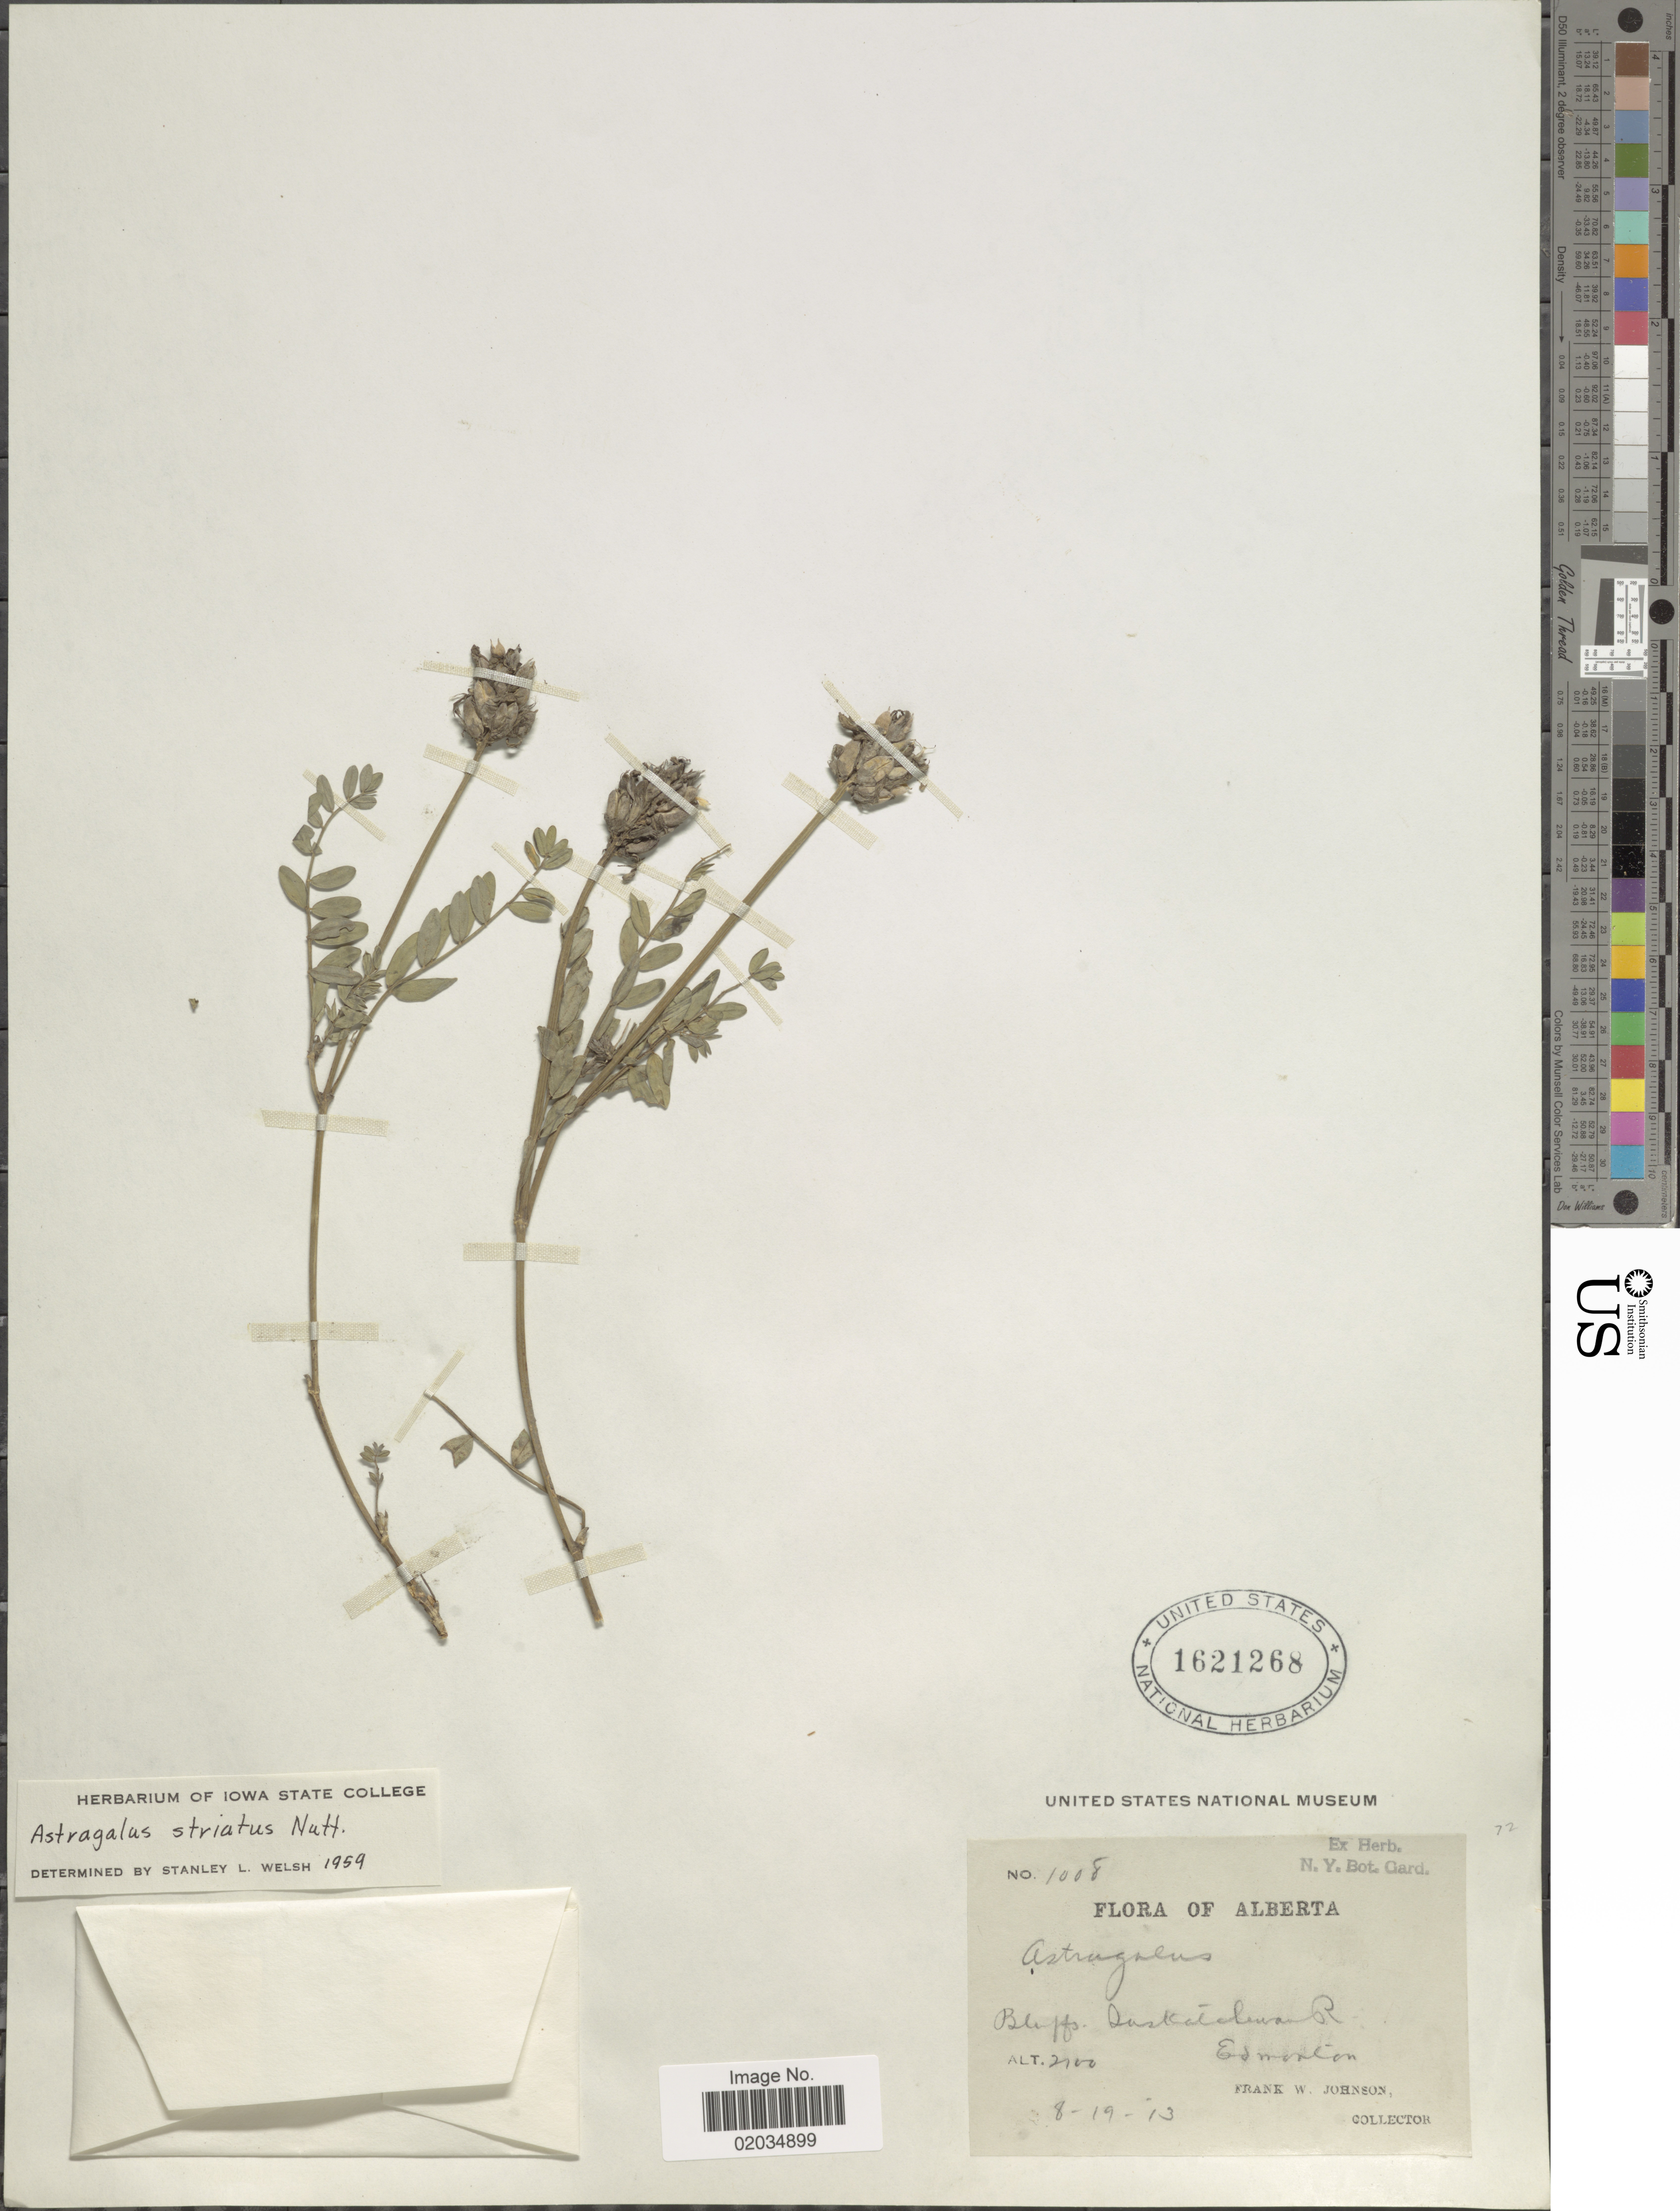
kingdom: Plantae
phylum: Tracheophyta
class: Magnoliopsida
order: Fabales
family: Fabaceae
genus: Astragalus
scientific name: Astragalus striatus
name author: Nutt.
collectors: F. W. Johnson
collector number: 1008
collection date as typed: Transcribed d/m/y: 19/8/13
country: Canada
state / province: Alberta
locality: Bluffs, Saskechwan R., Edmonton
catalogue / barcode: US 1621268